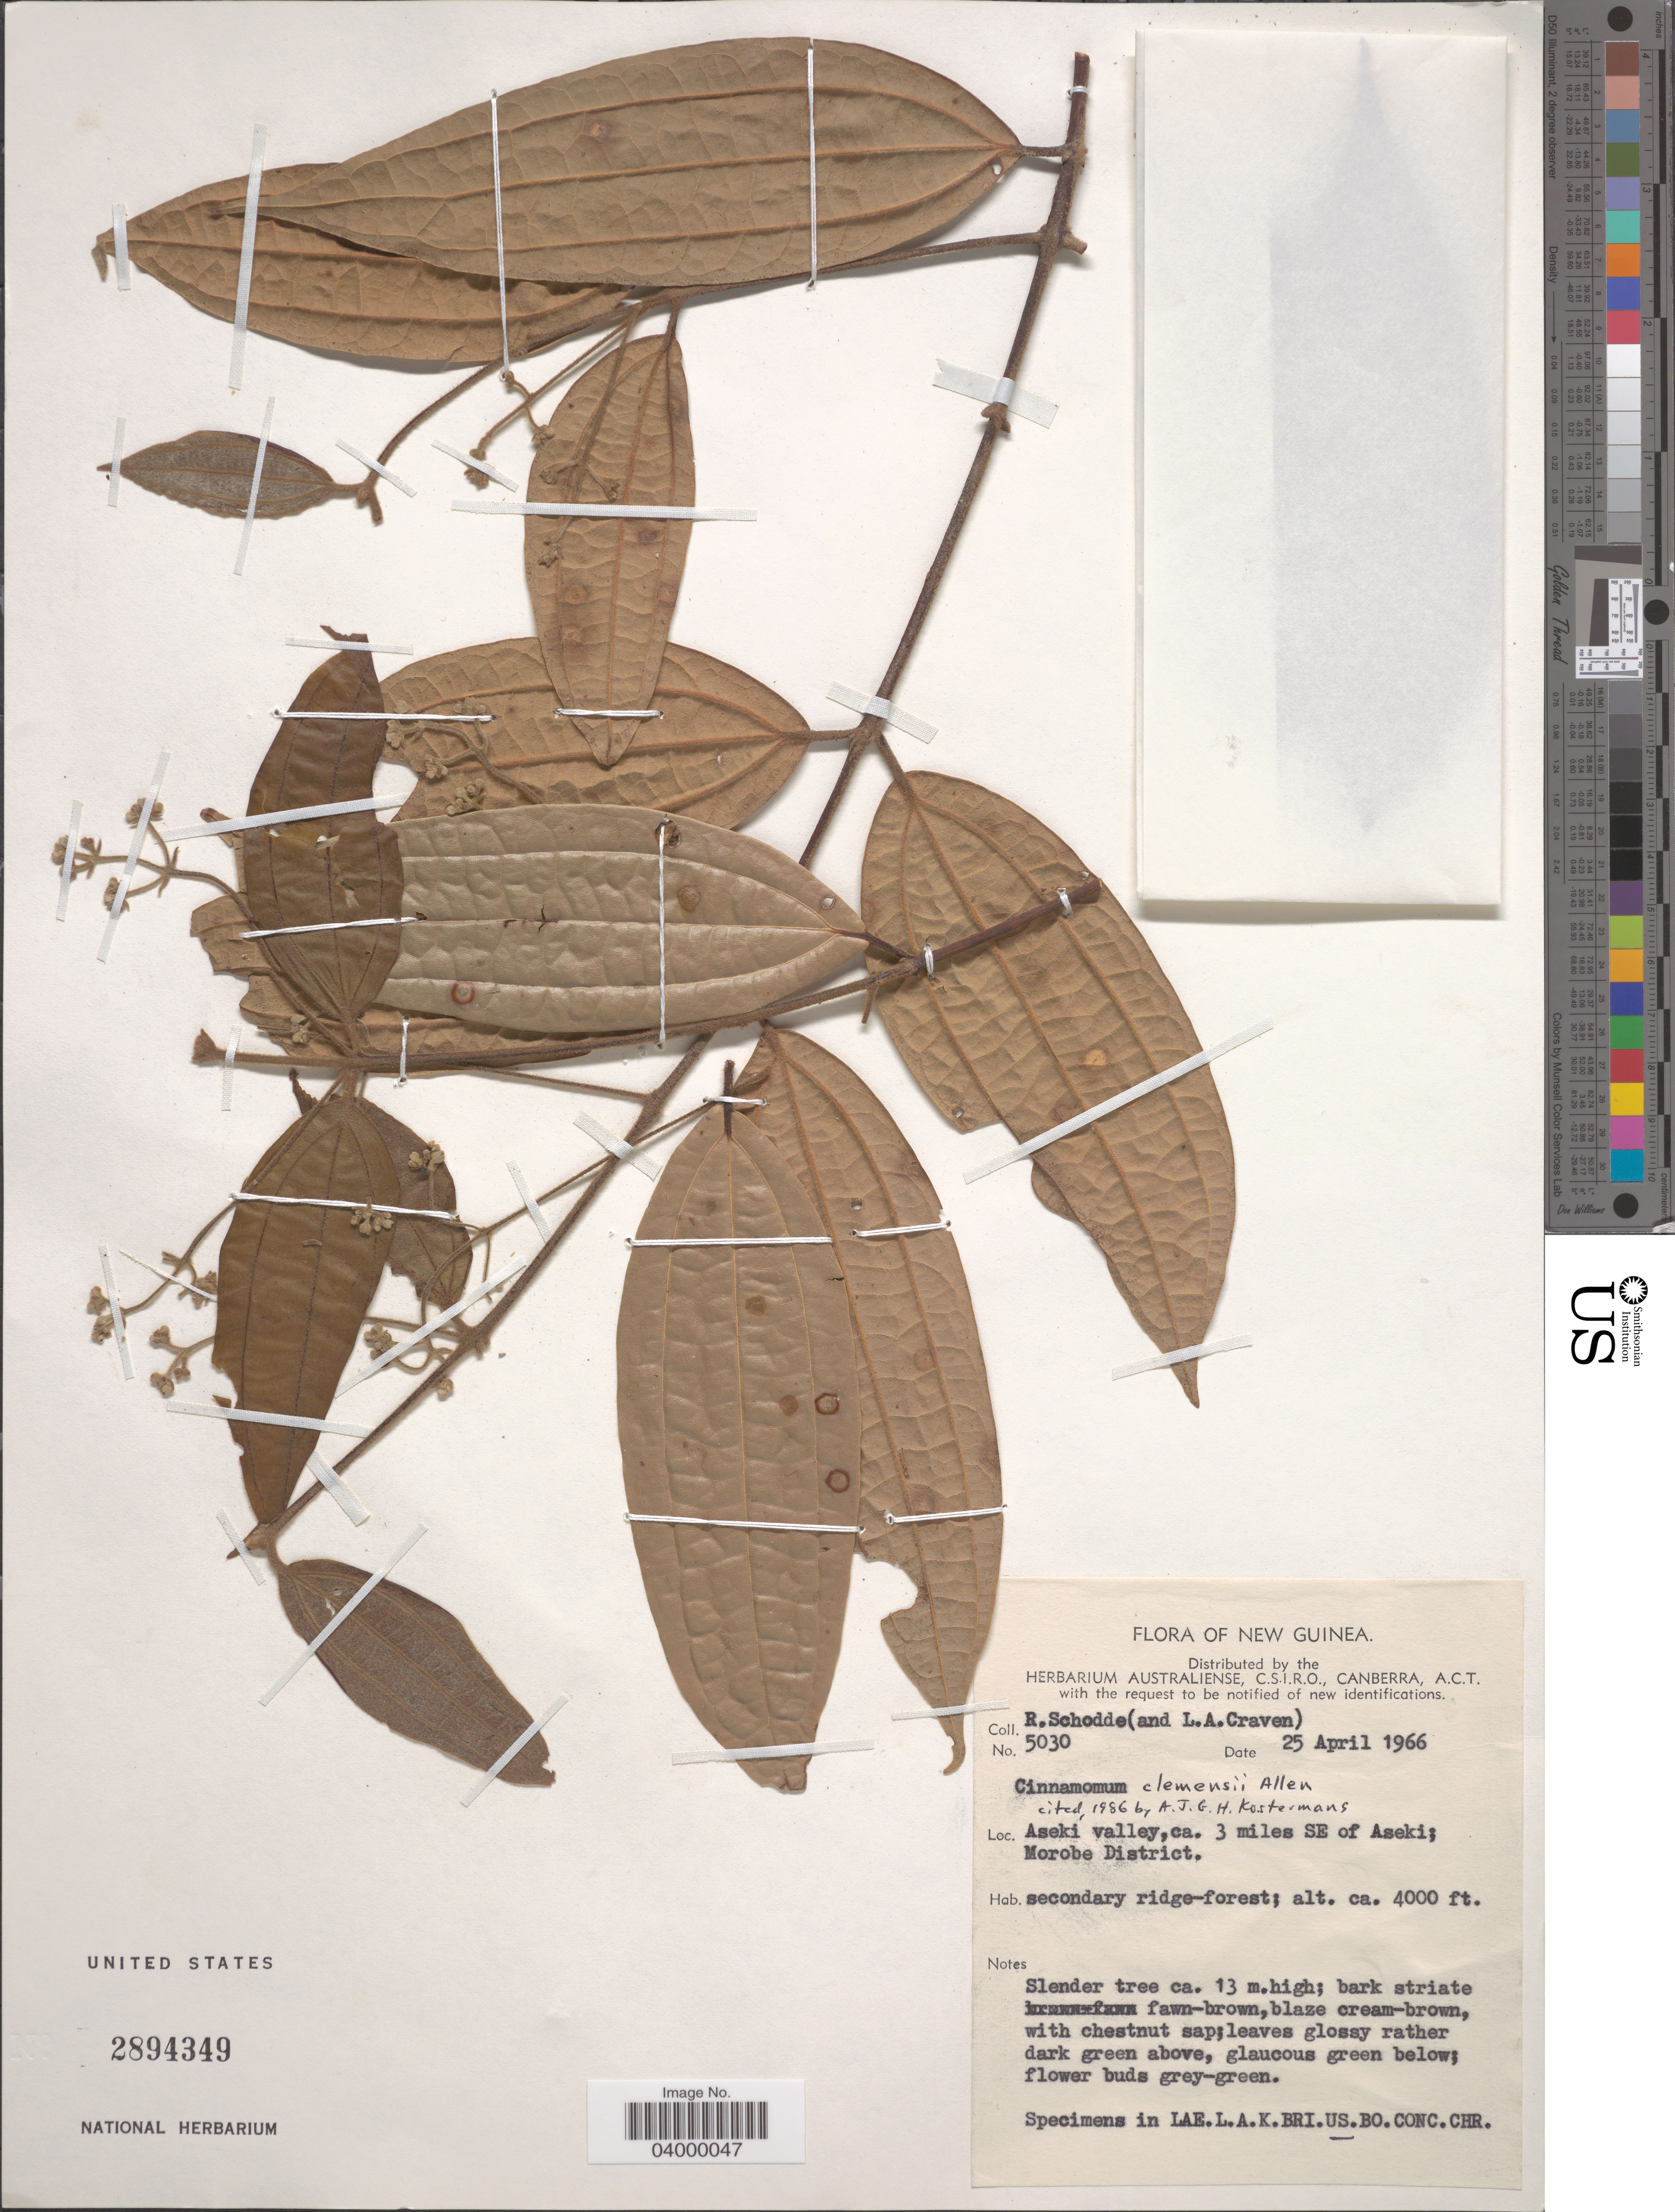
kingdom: Plantae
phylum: Tracheophyta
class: Magnoliopsida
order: Laurales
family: Lauraceae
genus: Cinnamomum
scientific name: Cinnamomum clemensii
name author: C.K. Allen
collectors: R. Schodde & L. A. Craven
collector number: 5030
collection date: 1966-04-25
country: Papua New Guinea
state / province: Morobe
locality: New Guinea. Aseki valley, ca. 3 miles SE of Aseki; Morobe District.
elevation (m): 1219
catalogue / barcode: US 2894349